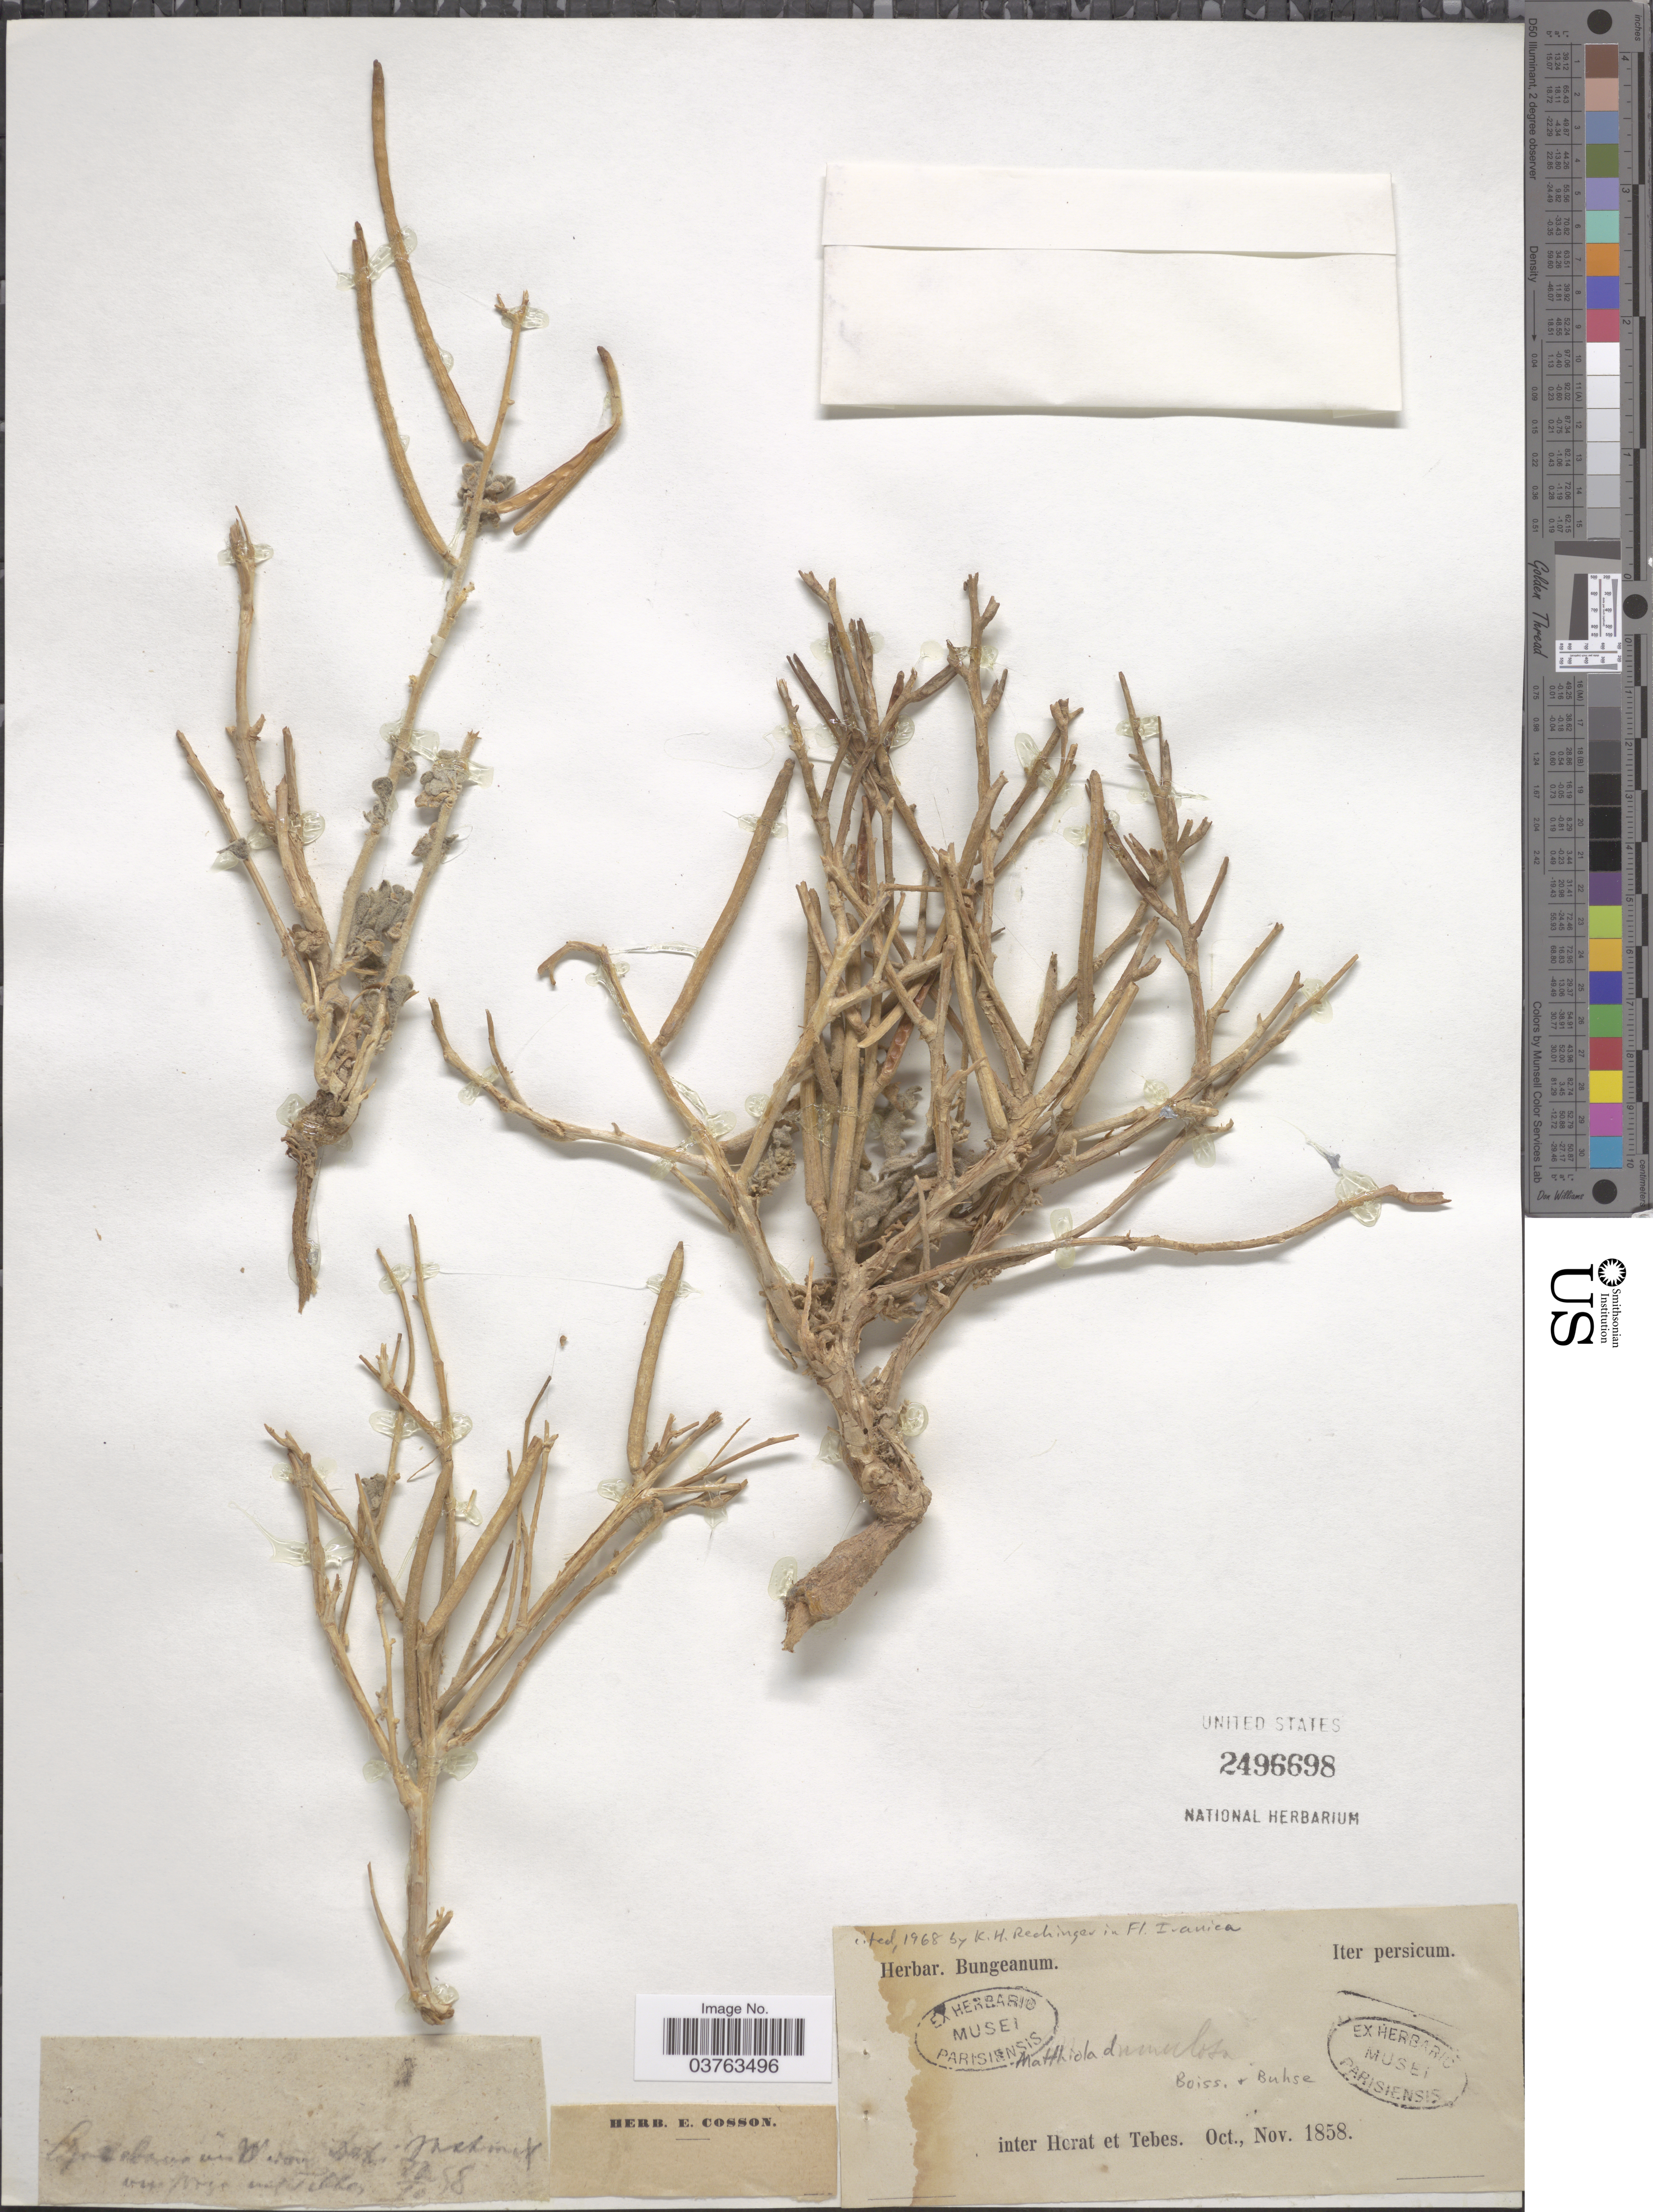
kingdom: Plantae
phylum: Tracheophyta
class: Magnoliopsida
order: Brassicales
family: Brassicaceae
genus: Matthiola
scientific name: Matthiola dumulosa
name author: Boiss. & Buhse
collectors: ex herb. Bungeanum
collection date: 1858-10/1858-11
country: Afghanistan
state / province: Herat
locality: Iter persicum. Inter Herat et Tebes.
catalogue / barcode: US 2496698